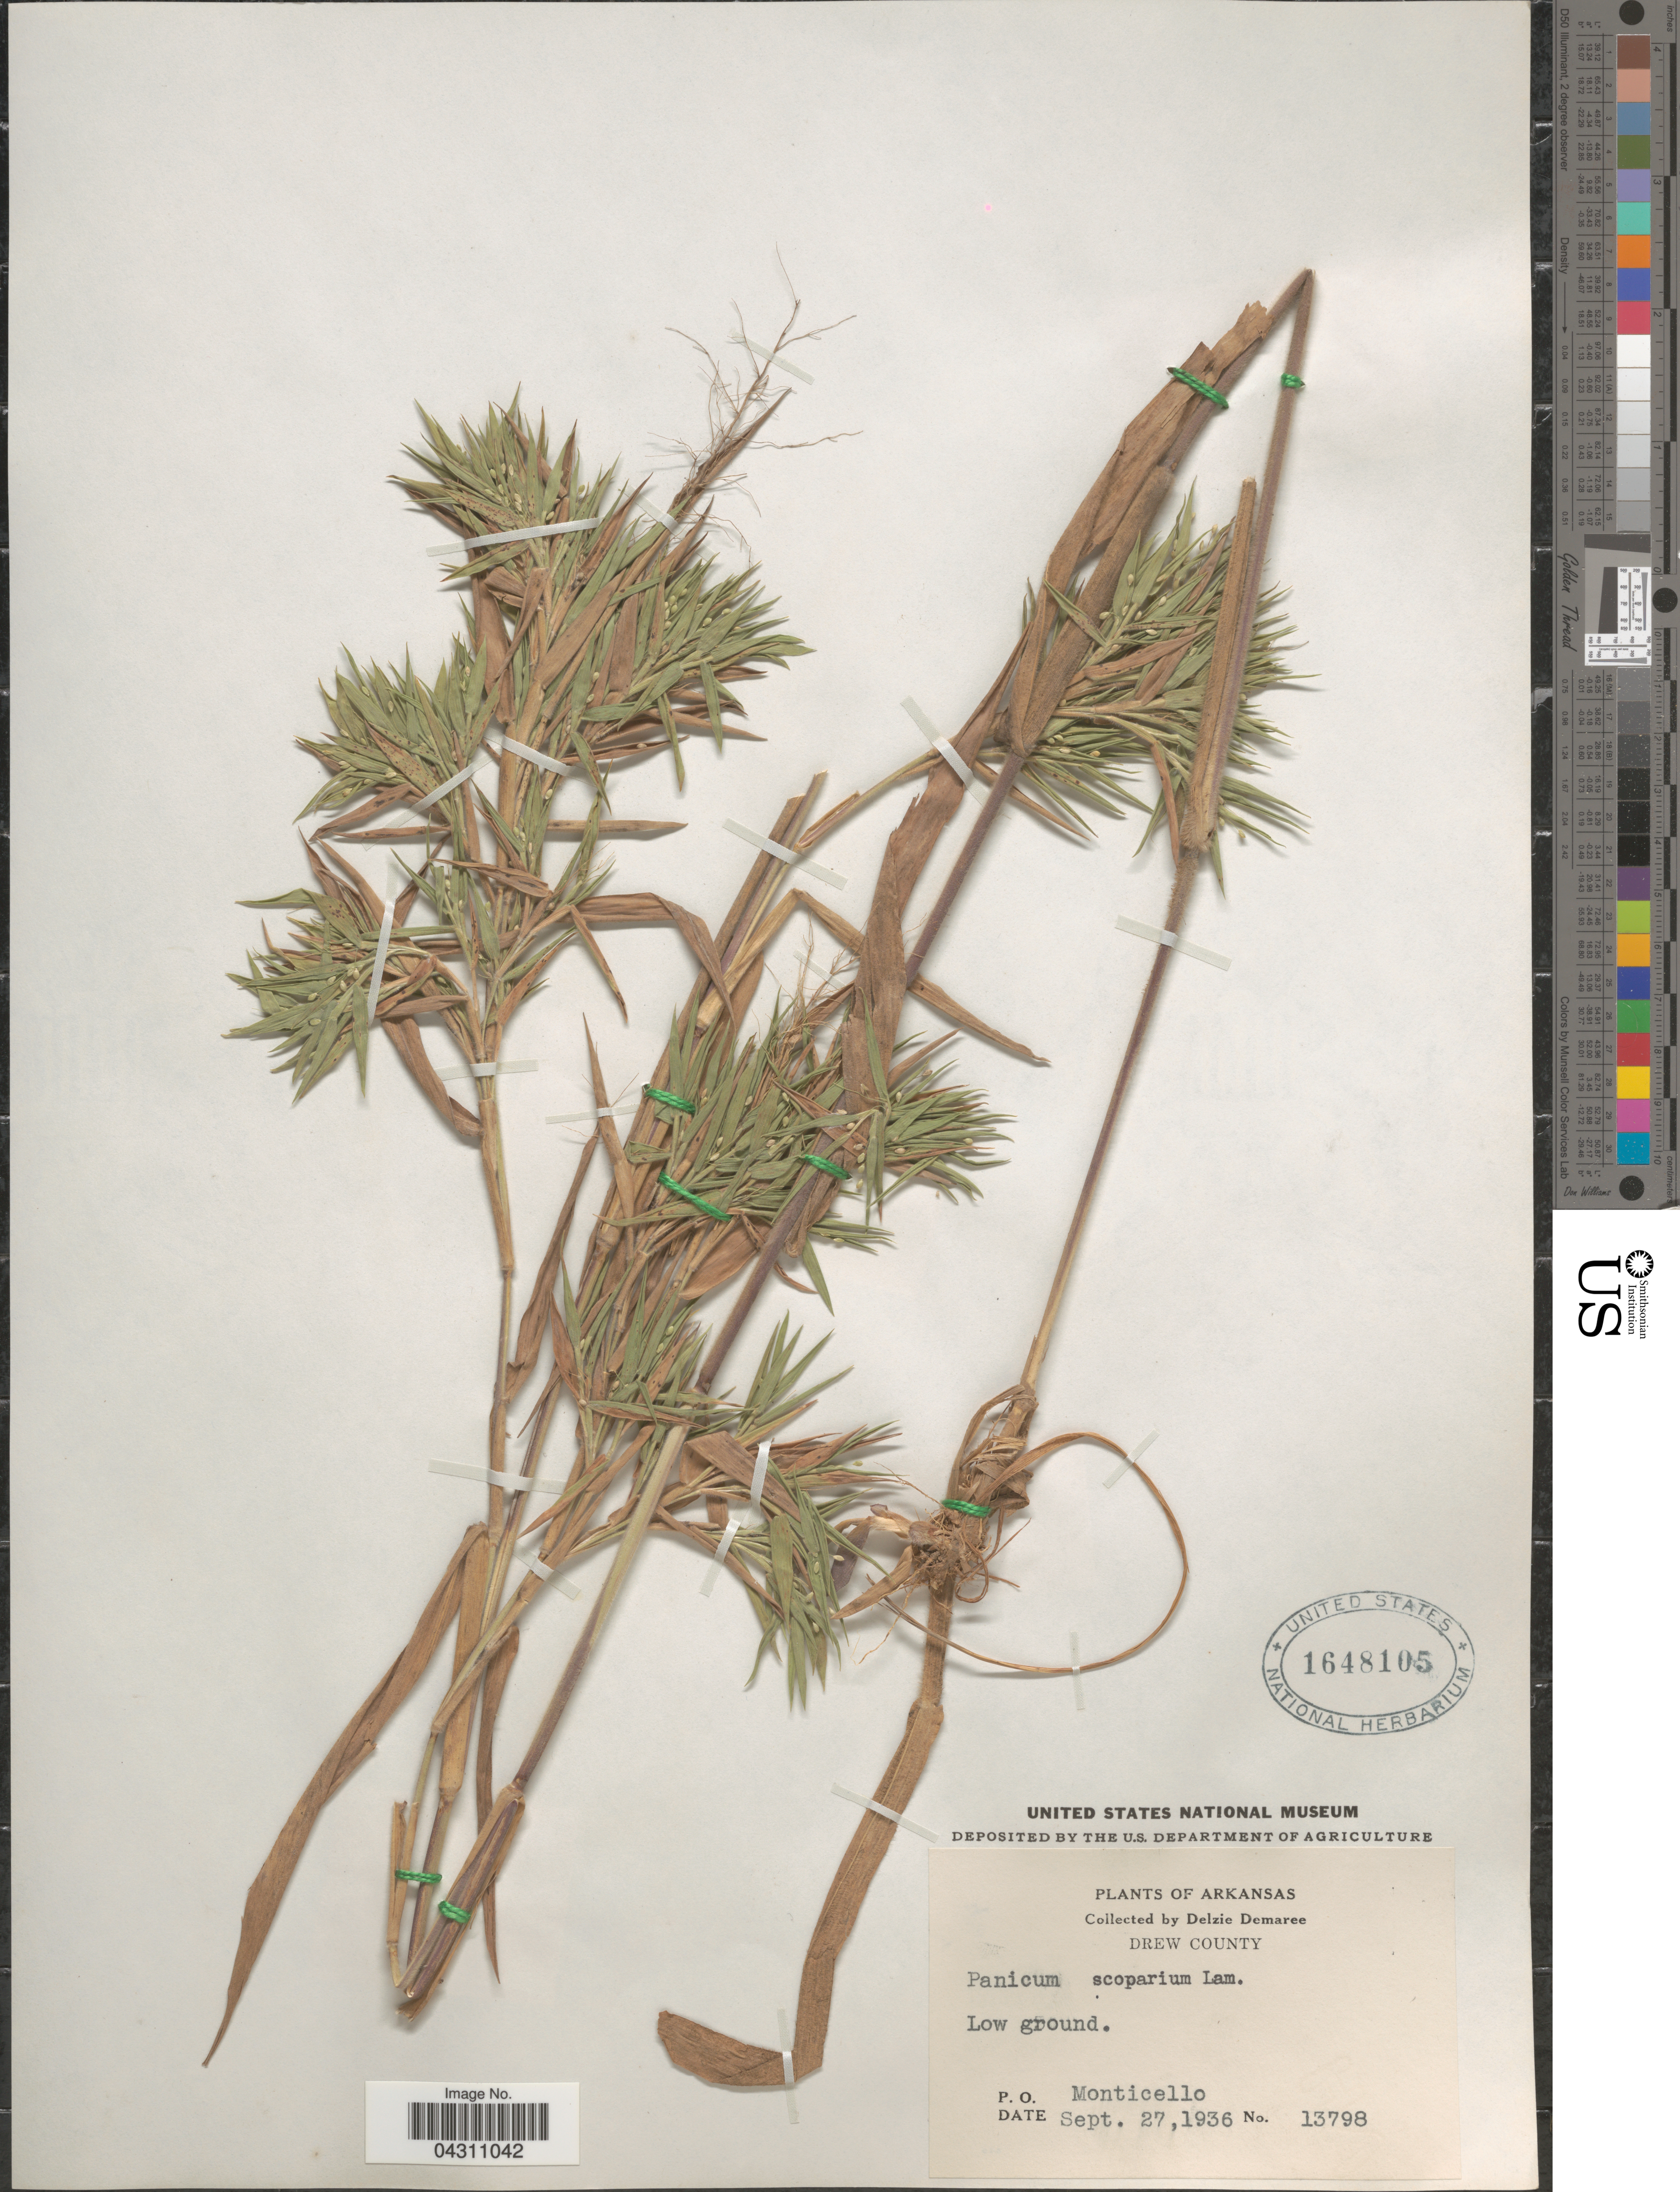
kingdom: Plantae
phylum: Tracheophyta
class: Liliopsida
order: Poales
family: Poaceae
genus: Dichanthelium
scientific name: Dichanthelium scoparium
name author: (Lam.) Gould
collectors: D. Demaree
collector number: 13798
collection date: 1936-09-27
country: United States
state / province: Arkansas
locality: Drew County. Low ground. P. O. Monticello.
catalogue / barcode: US 1648105